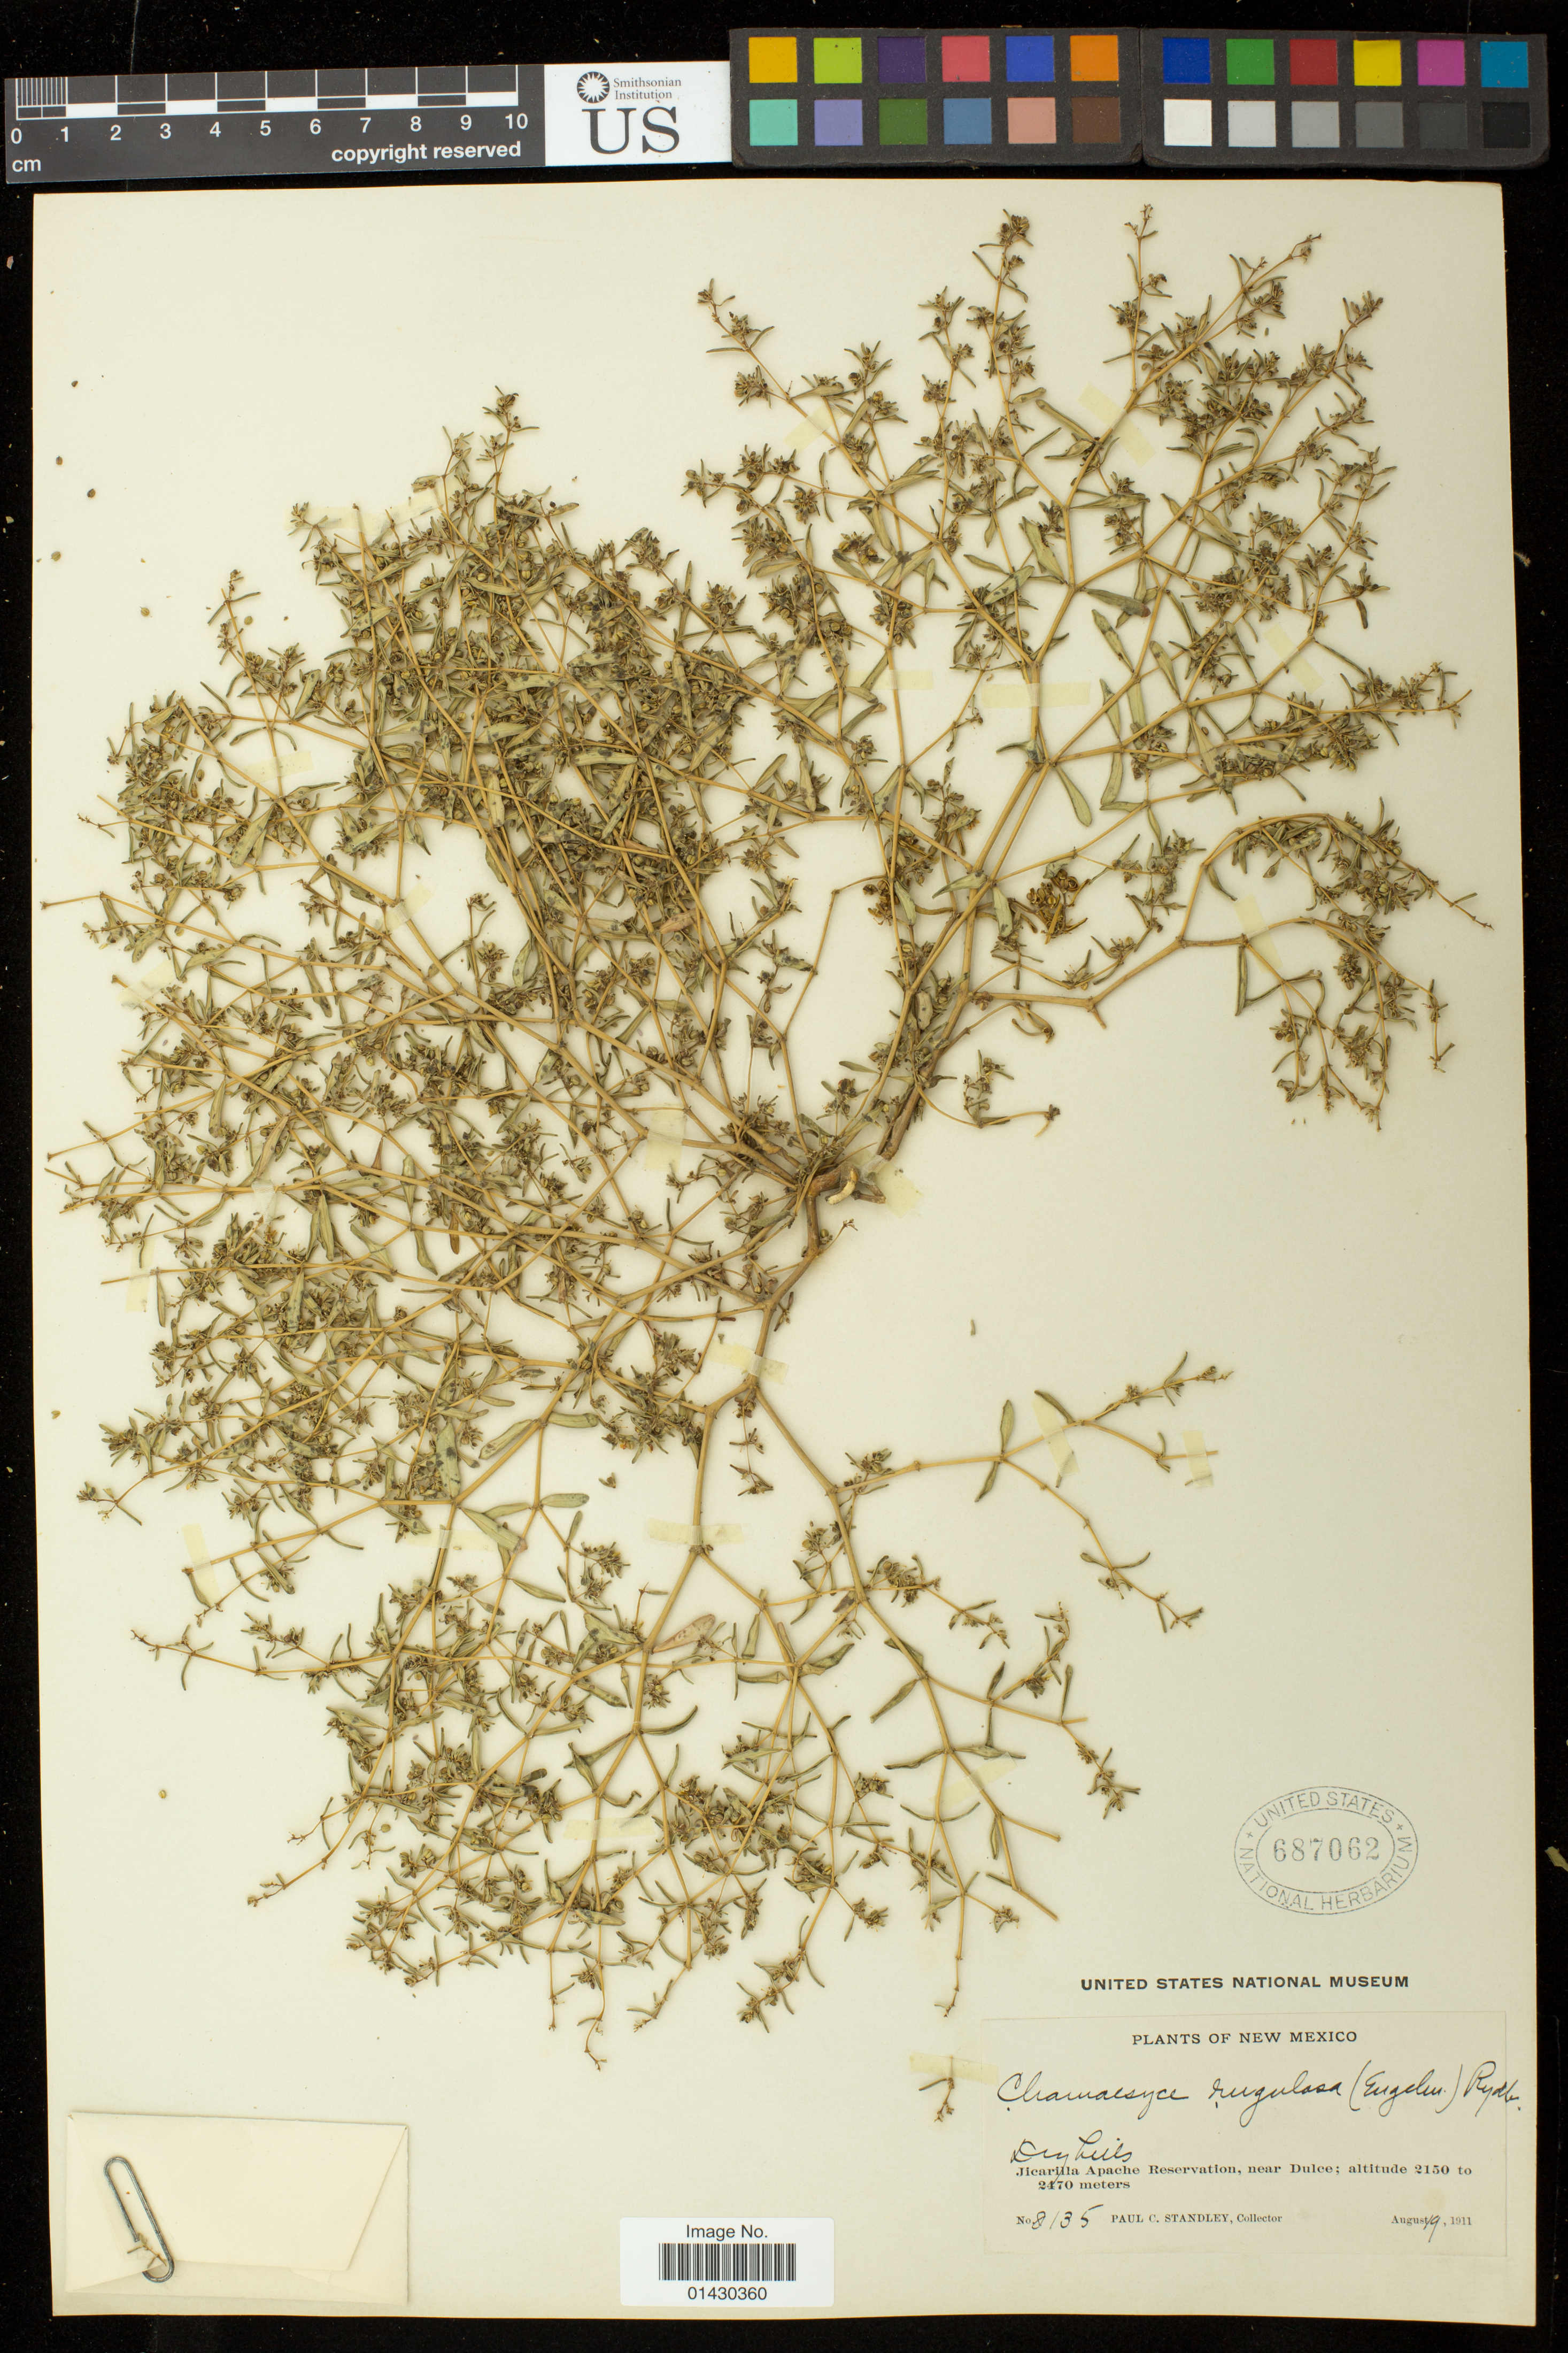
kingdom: Plantae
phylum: Tracheophyta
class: Magnoliopsida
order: Malpighiales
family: Euphorbiaceae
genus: Euphorbia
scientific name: Euphorbia serpillifolia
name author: Pers.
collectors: P. C. Standley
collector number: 8135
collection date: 1911-08-19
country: United States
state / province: New Mexico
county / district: Rio Arriba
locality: Jicarilla Apache Reservation, near Dulce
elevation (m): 2150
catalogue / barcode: US 687062